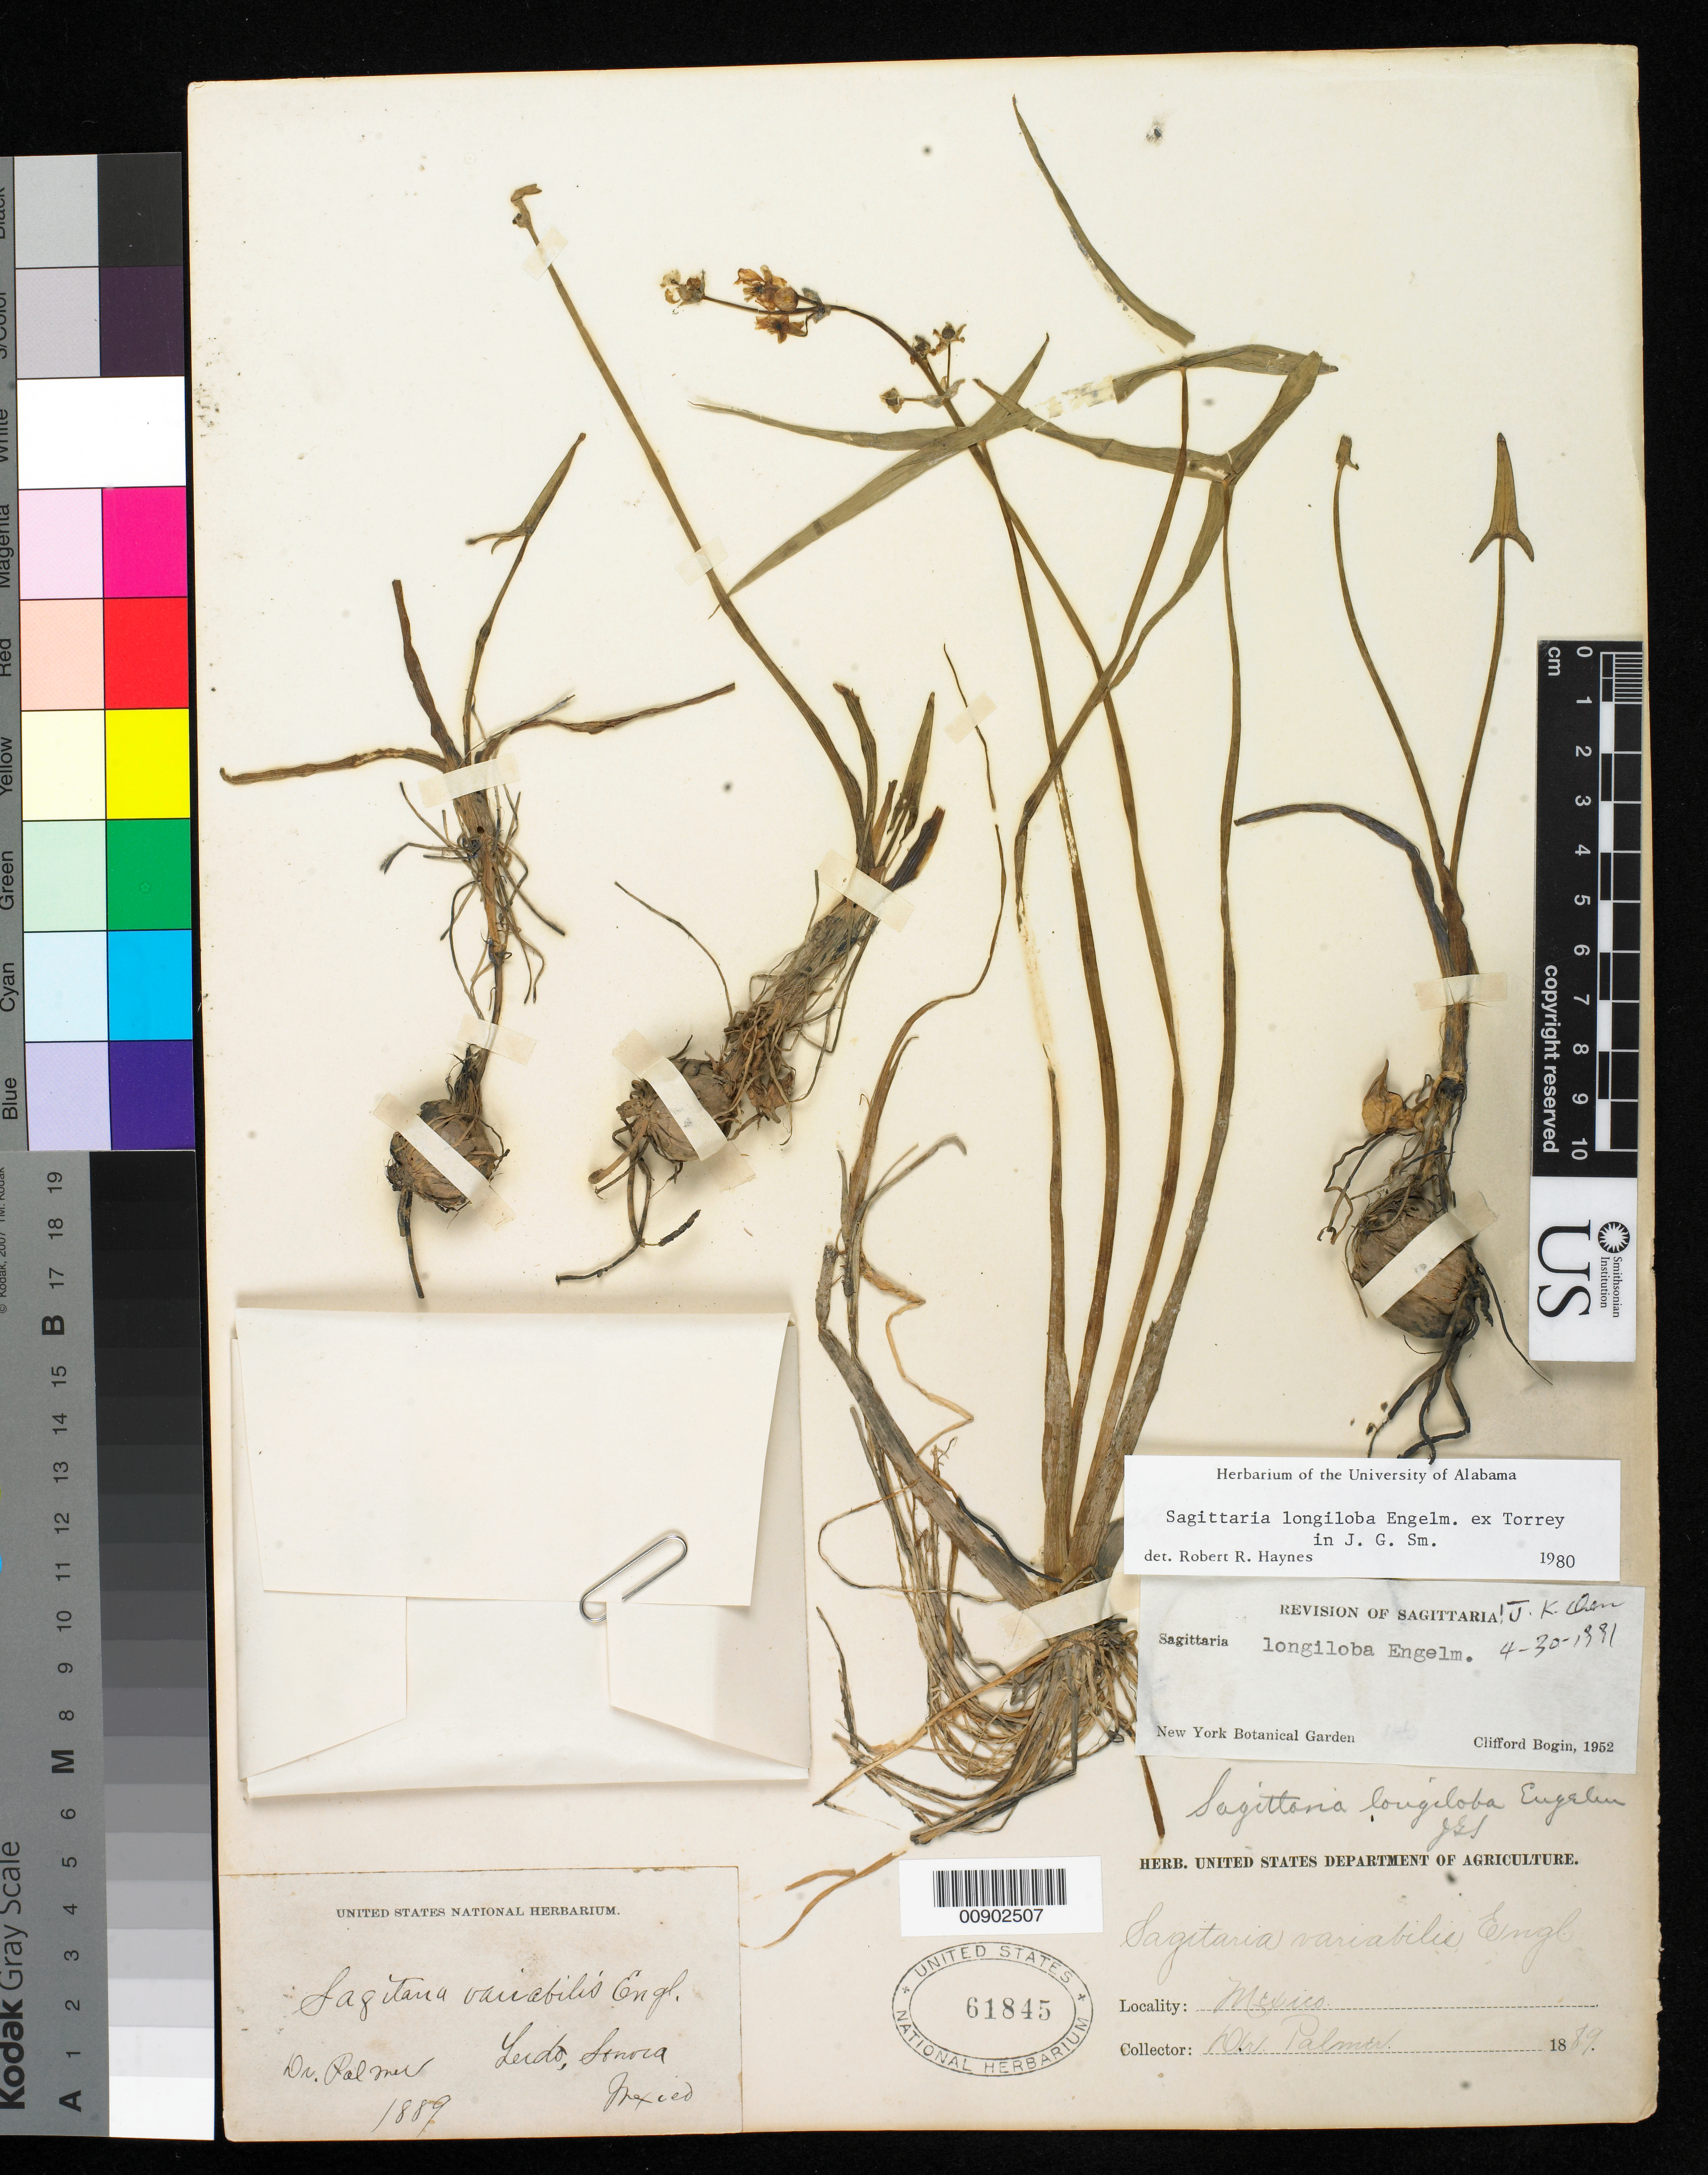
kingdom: Plantae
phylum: Tracheophyta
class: Liliopsida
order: Alismatales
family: Alismataceae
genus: Sagittaria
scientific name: Sagittaria longiloba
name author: Engelm. ex J.G. Sm.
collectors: E. Palmer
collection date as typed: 1889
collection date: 1889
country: Mexico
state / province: Sonora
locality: Lerdo, Sonora.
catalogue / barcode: US 61845